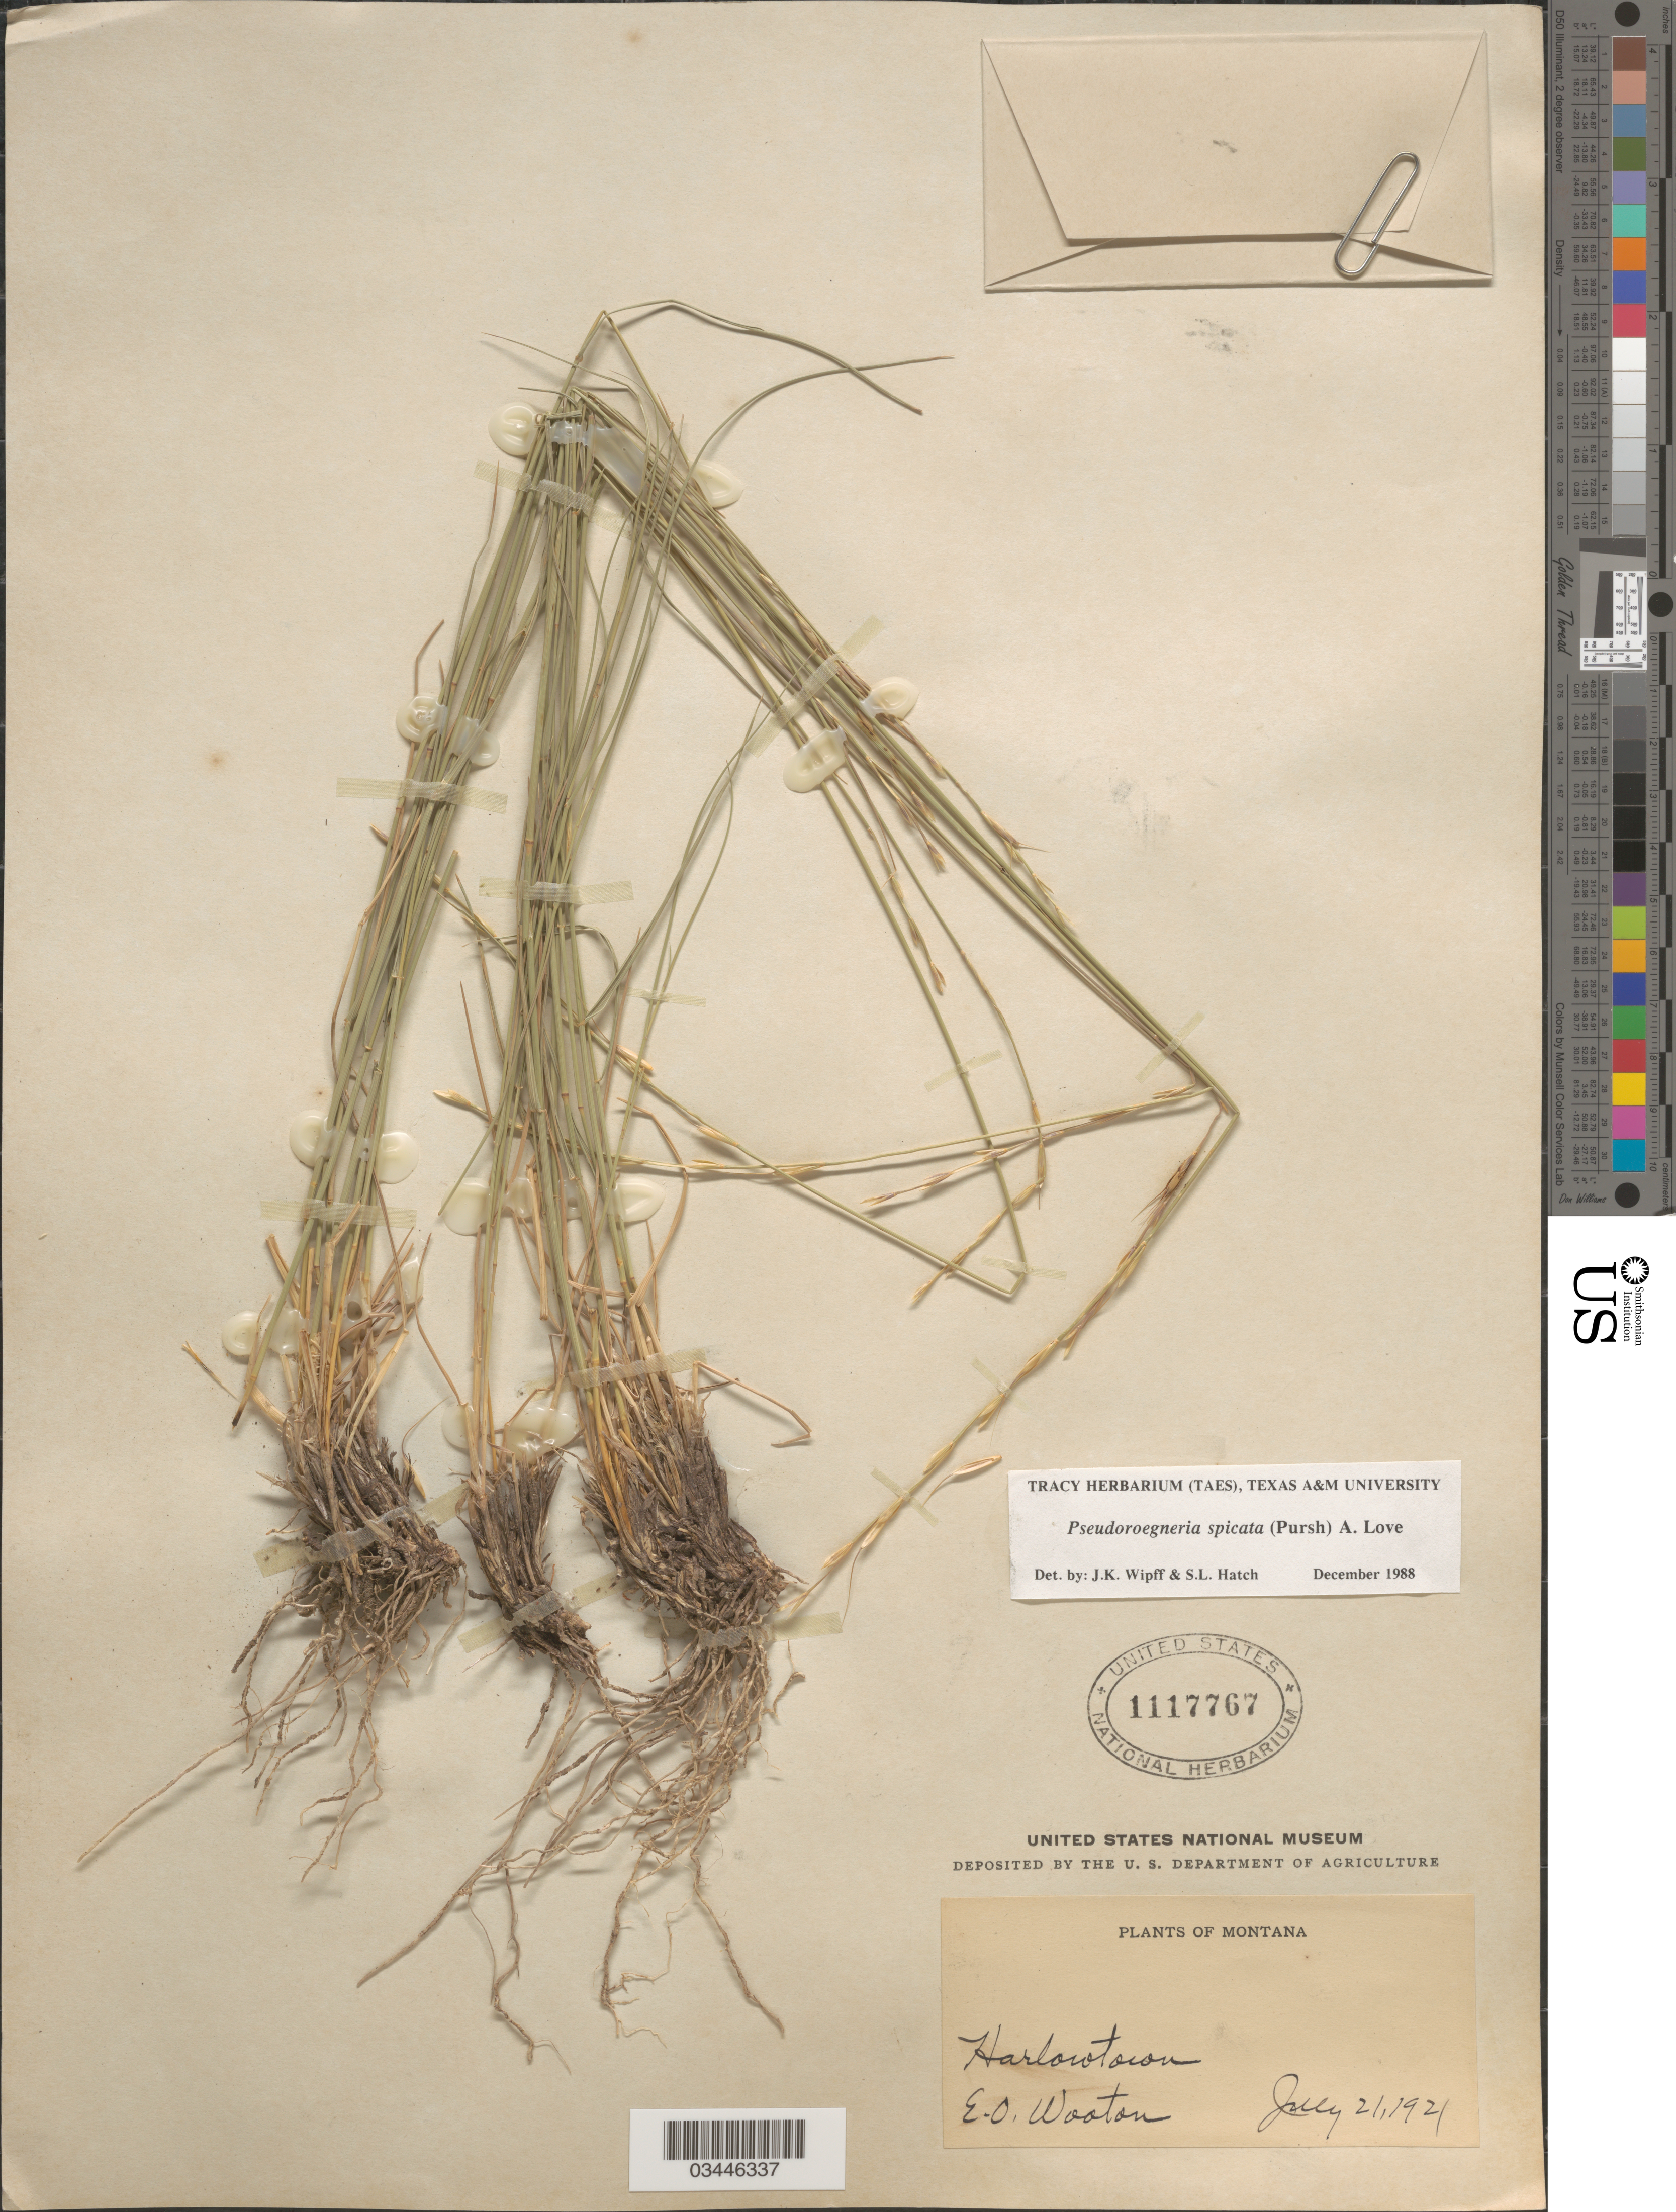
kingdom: Plantae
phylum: Tracheophyta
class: Liliopsida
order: Poales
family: Poaceae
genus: Pseudoroegneria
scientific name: Pseudoroegneria spicata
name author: (Pursh) Á. Löve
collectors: E. O. Wooton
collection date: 1921-07-21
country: United States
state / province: Montana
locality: Harlowtown.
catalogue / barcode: US 1117767